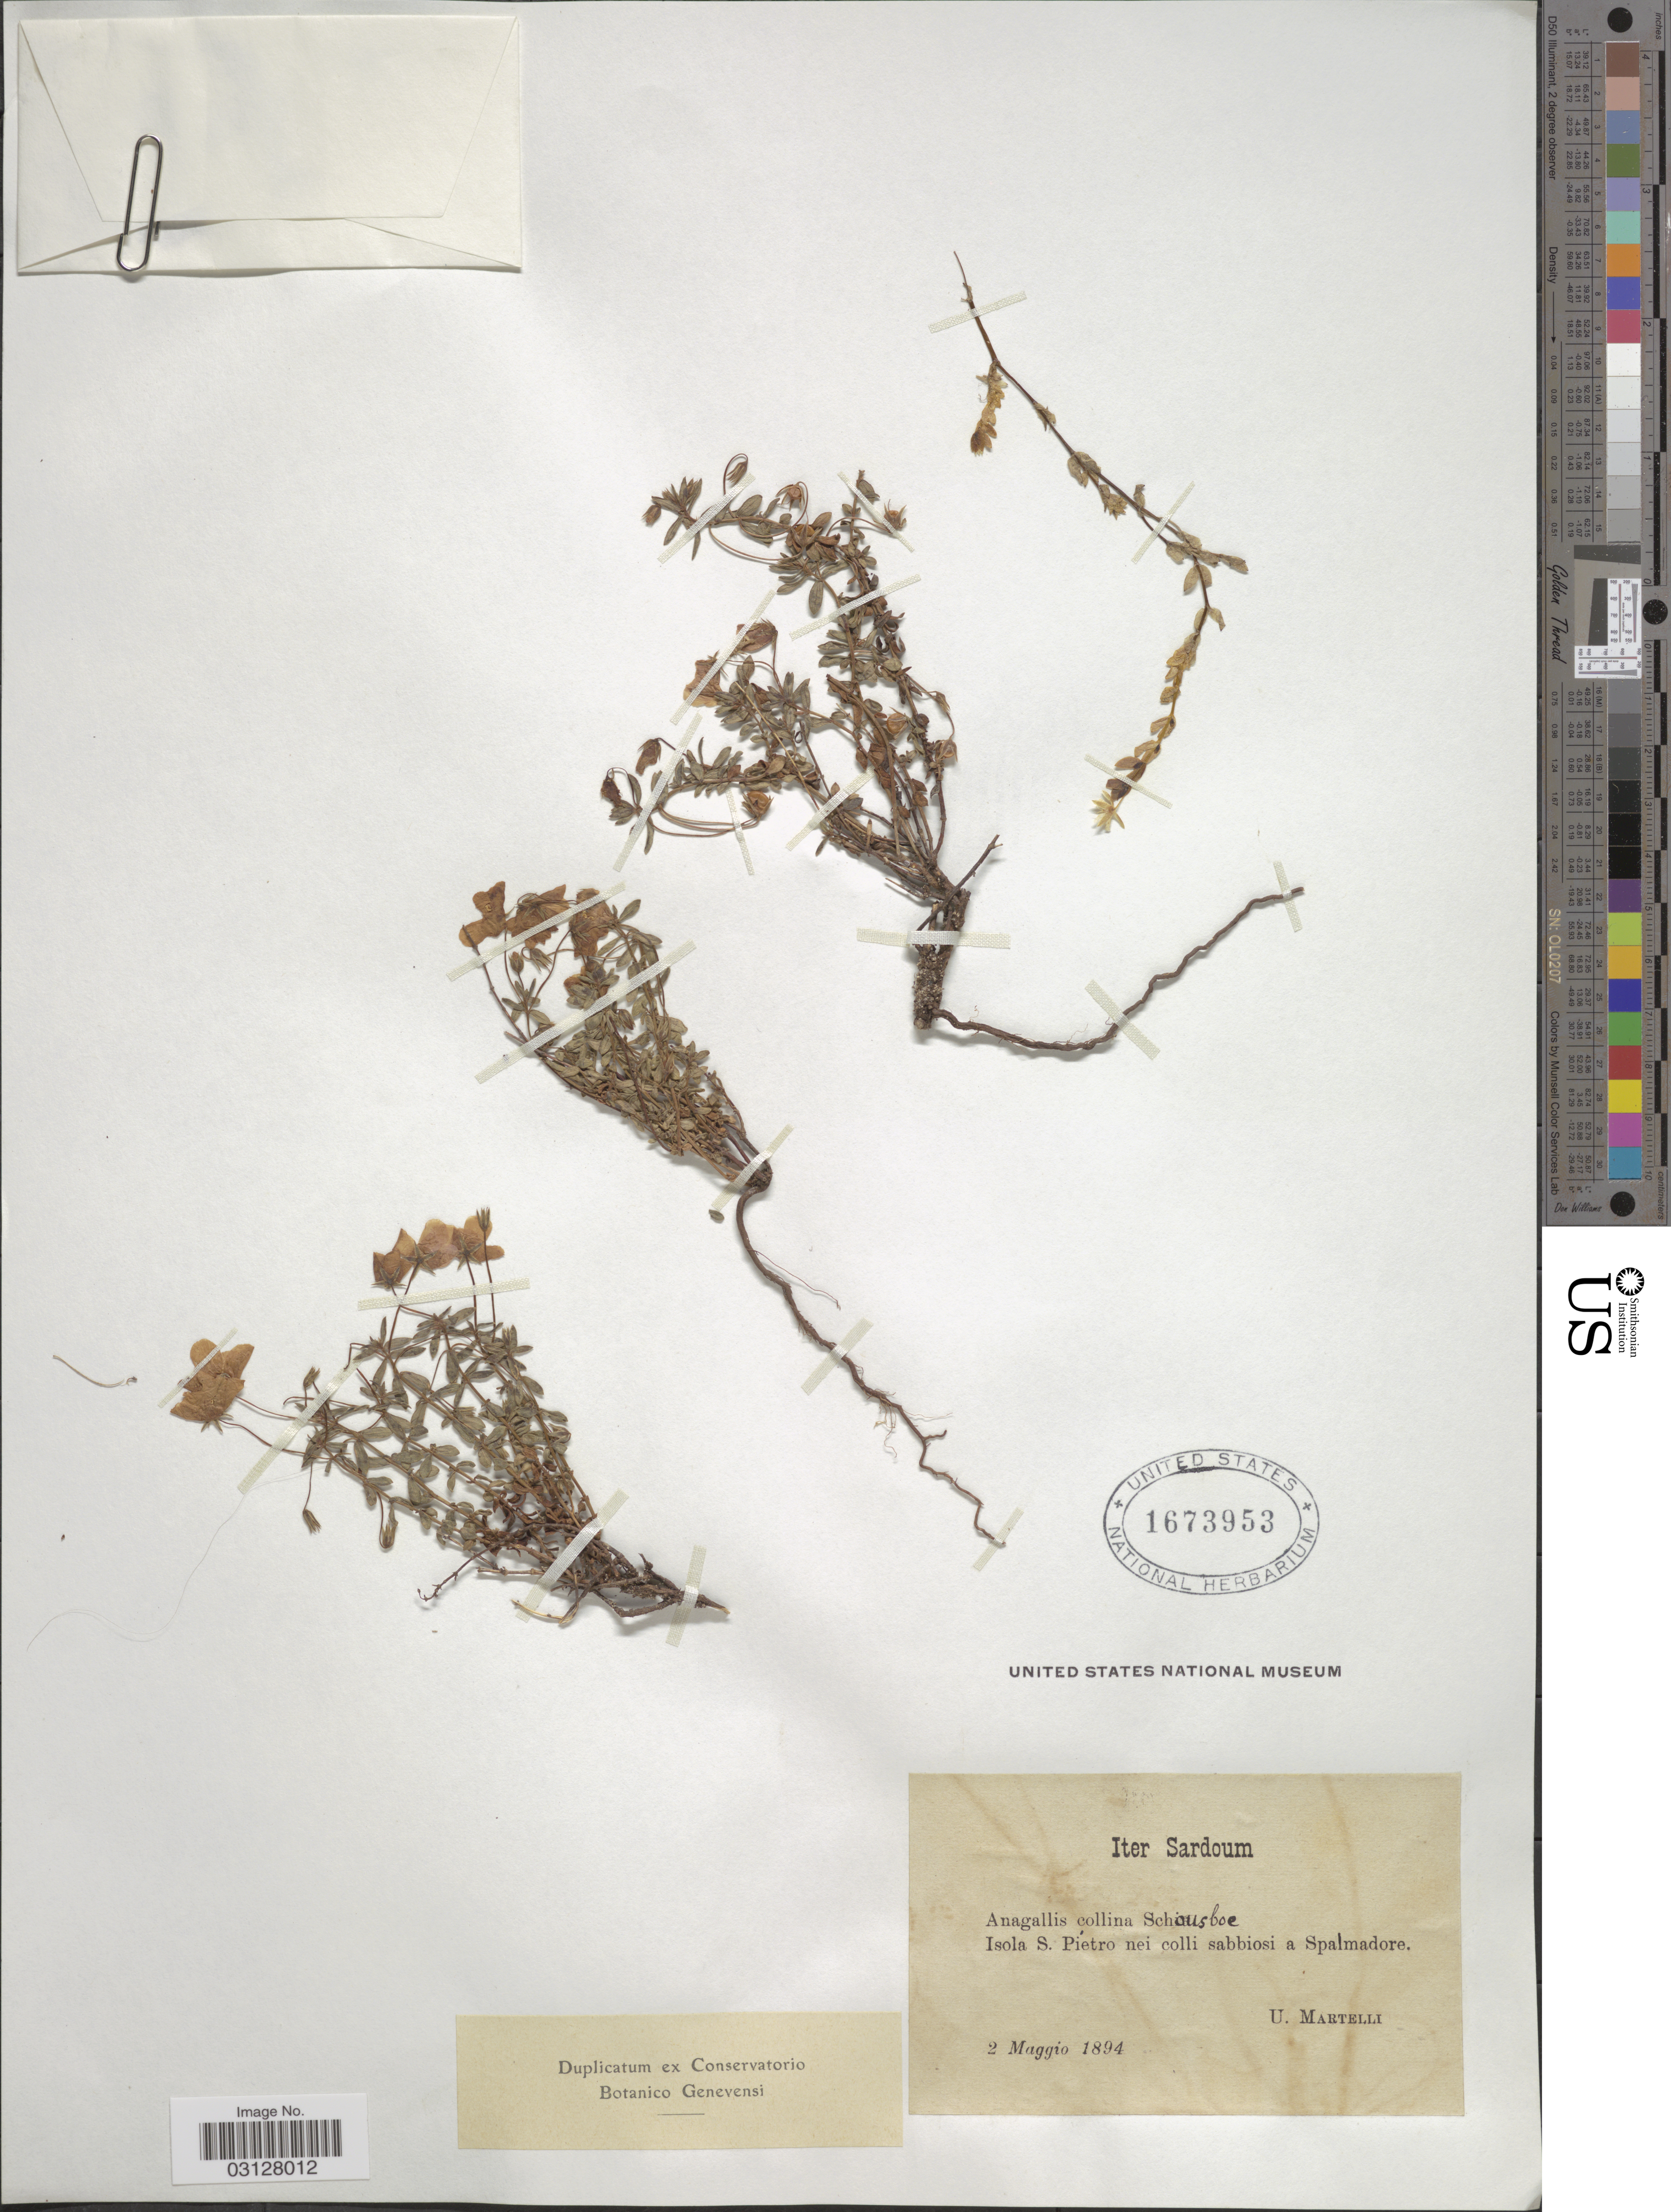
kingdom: Plantae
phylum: Tracheophyta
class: Magnoliopsida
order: Ericales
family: Primulaceae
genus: Anagallis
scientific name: Anagallis collina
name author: Schousb.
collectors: U. Martelli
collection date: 1894-05-02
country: Italy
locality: Sardoum. Isola S. Pietro nei colli sabbiosi a Spalmadore.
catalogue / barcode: US 1673953